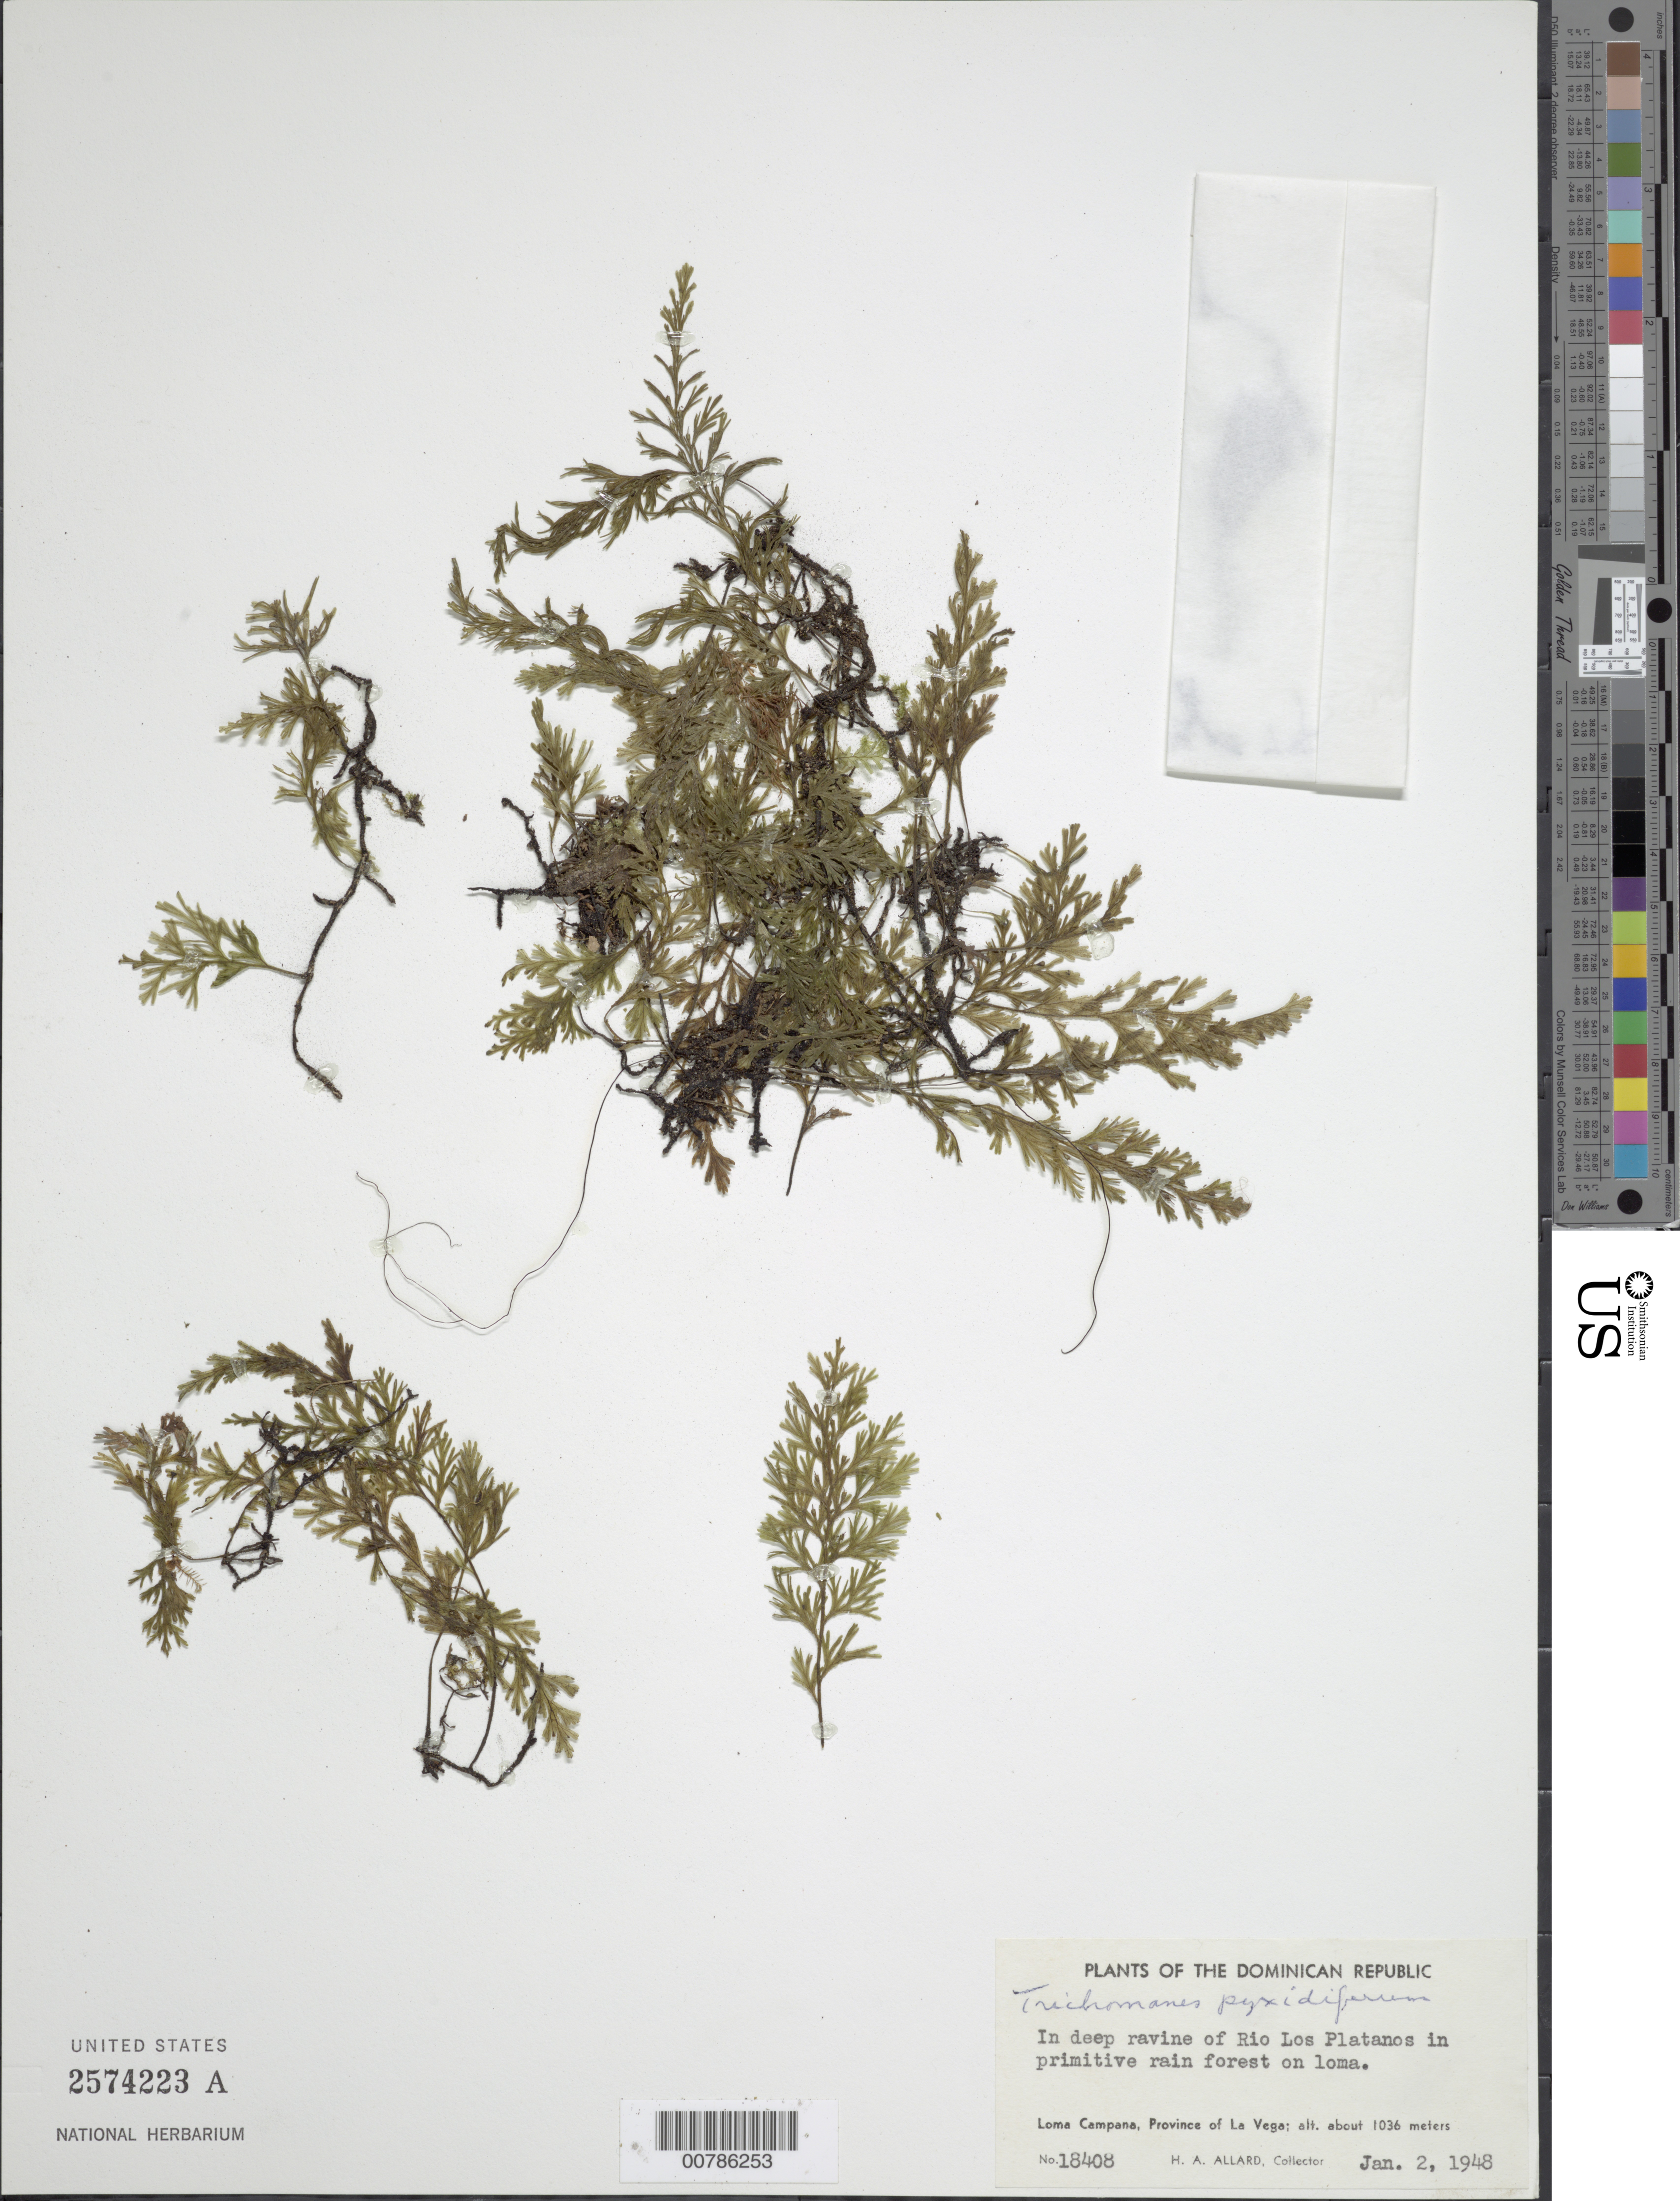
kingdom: Plantae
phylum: Tracheophyta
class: Polypodiopsida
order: Hymenophyllales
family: Hymenophyllaceae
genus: Polyphlebium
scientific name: Polyphlebium pyxidiferum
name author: (L.) Ebihara & Dubuisson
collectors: H. A. Allard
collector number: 18408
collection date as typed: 02 Jan 1948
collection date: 1948-01-02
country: Dominican Republic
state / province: La Vega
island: Hispaniola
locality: Loma Campana, Río Los Platanos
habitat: In deep ravine in primitive rain forest on loma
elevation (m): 1036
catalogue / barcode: US 2574223A